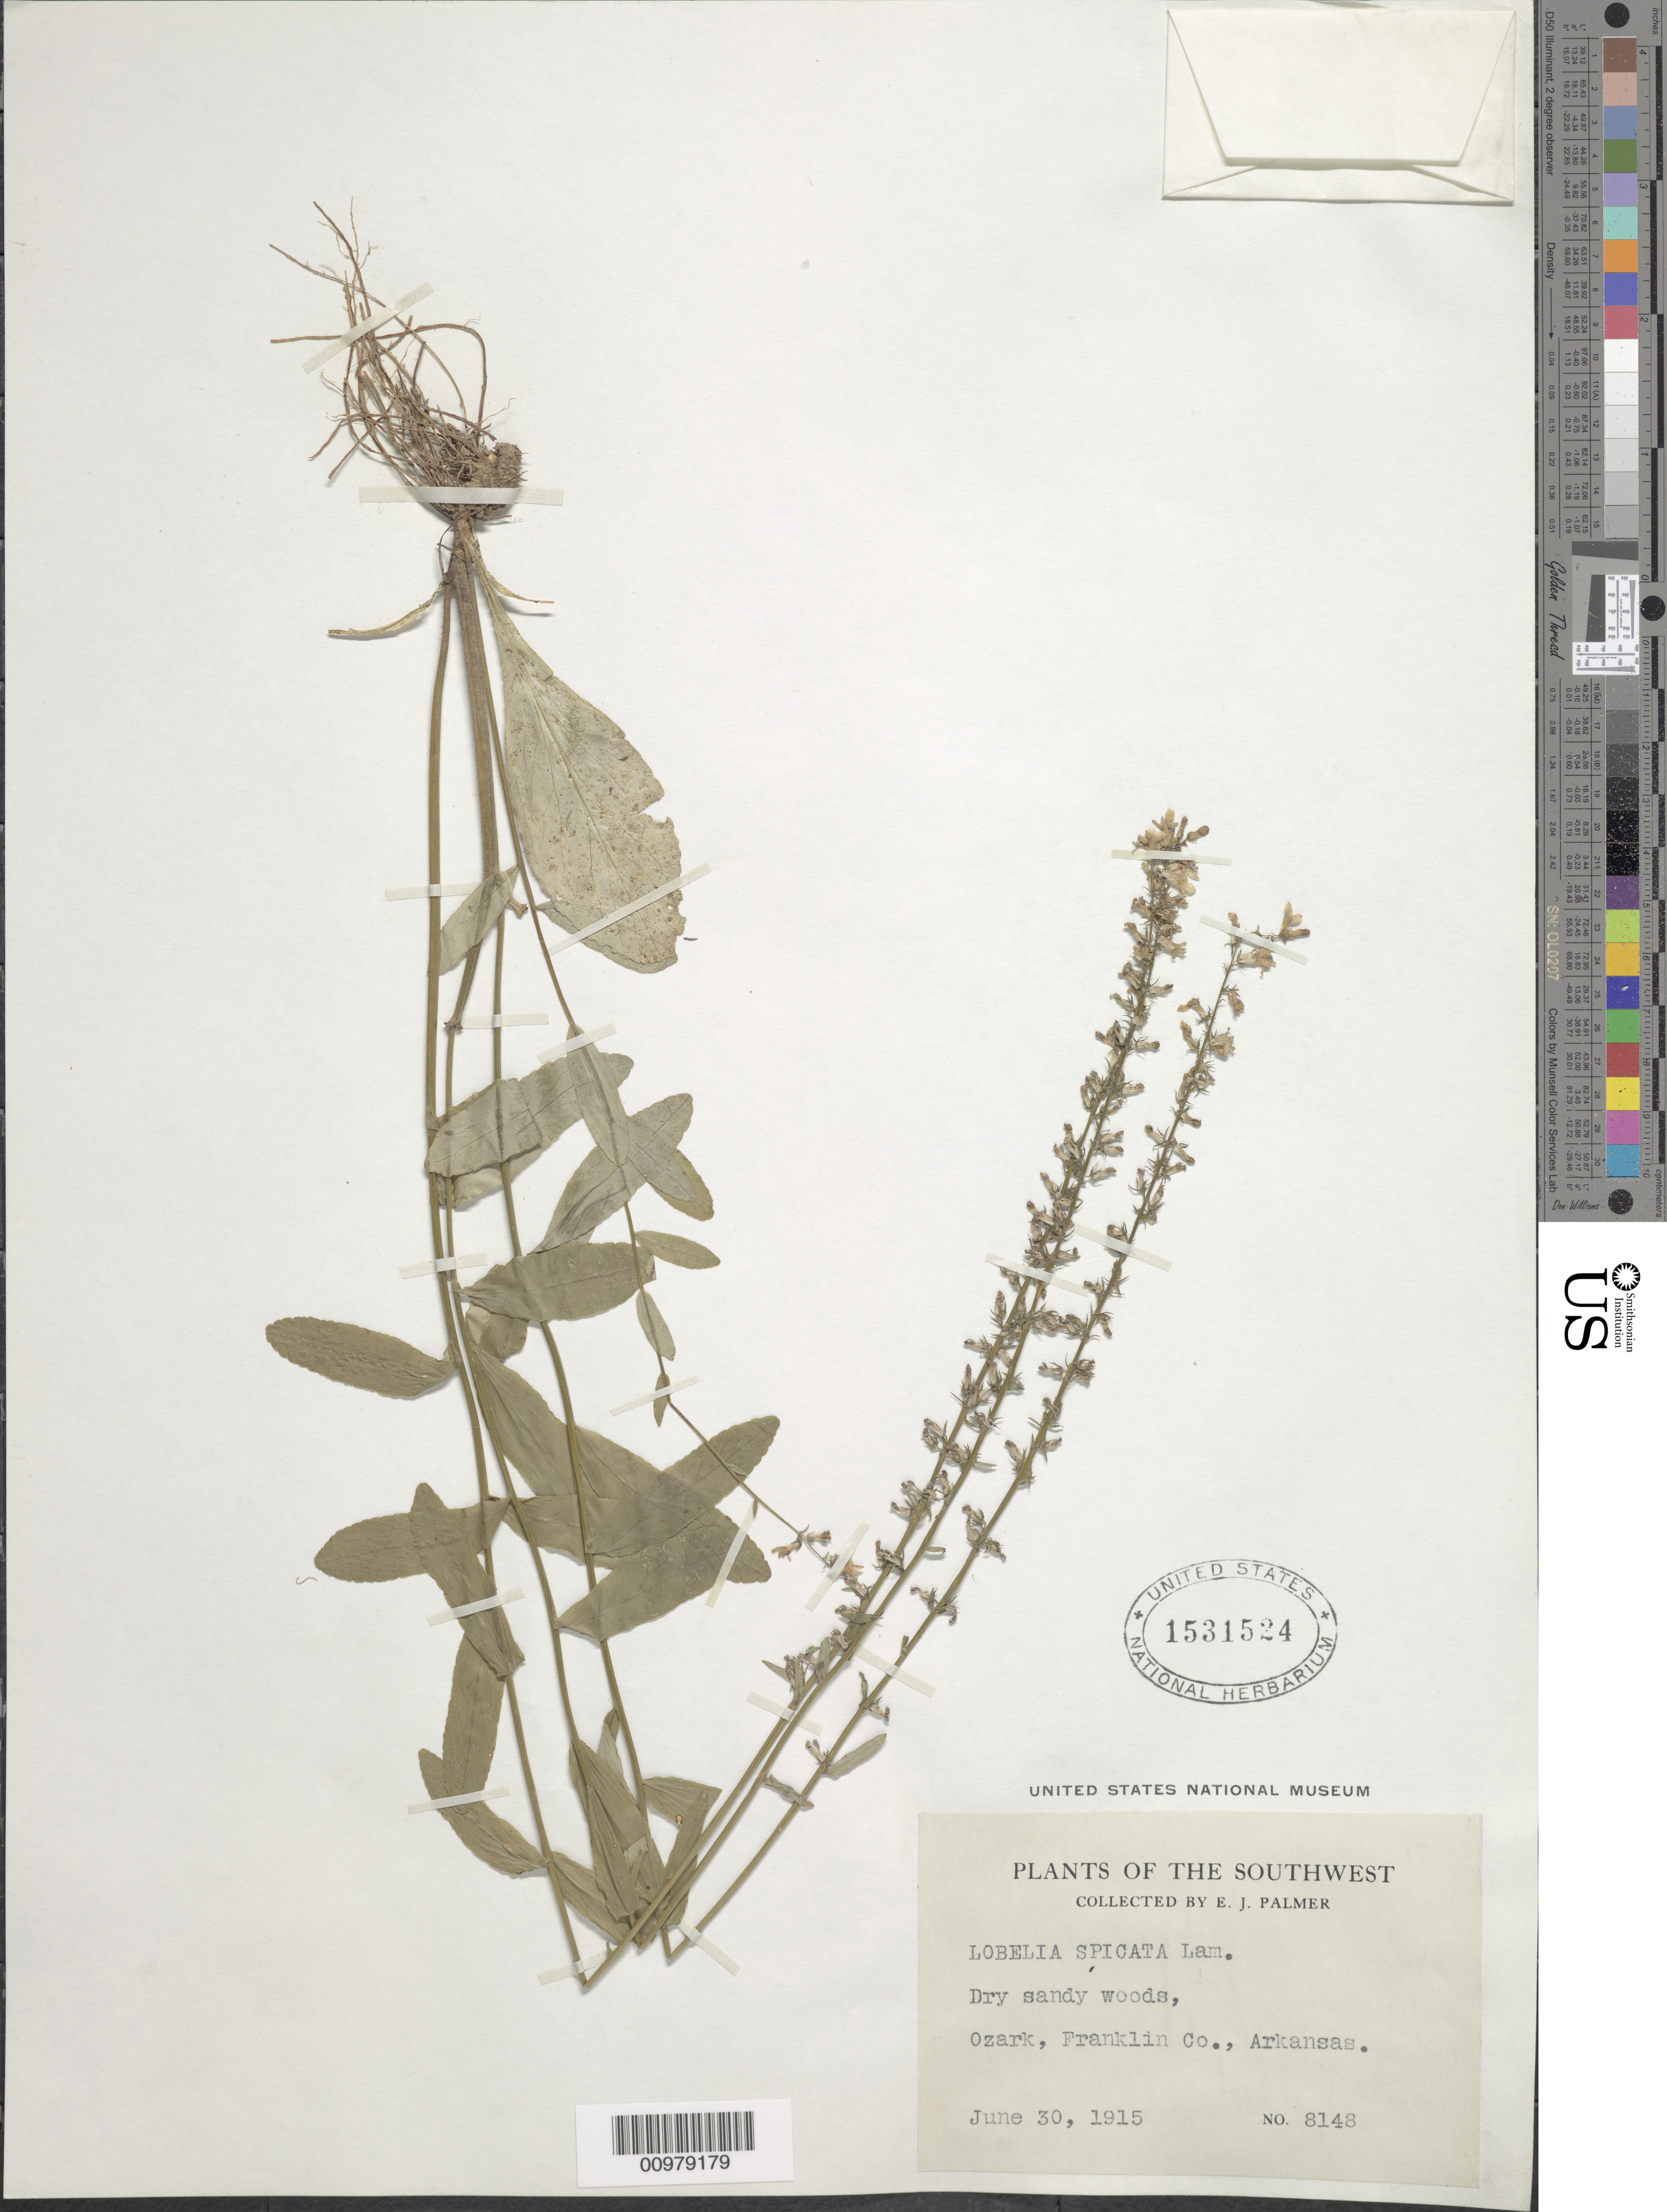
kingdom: Plantae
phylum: Tracheophyta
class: Magnoliopsida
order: Asterales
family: Campanulaceae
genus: Lobelia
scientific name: Lobelia spicata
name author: Lam.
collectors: E. J. Palmer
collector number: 8148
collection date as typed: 30 Jun 1915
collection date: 1915-06-30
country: United States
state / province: Arkansas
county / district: Franklin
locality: Ozark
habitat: dry sandy woods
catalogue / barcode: US 1531524